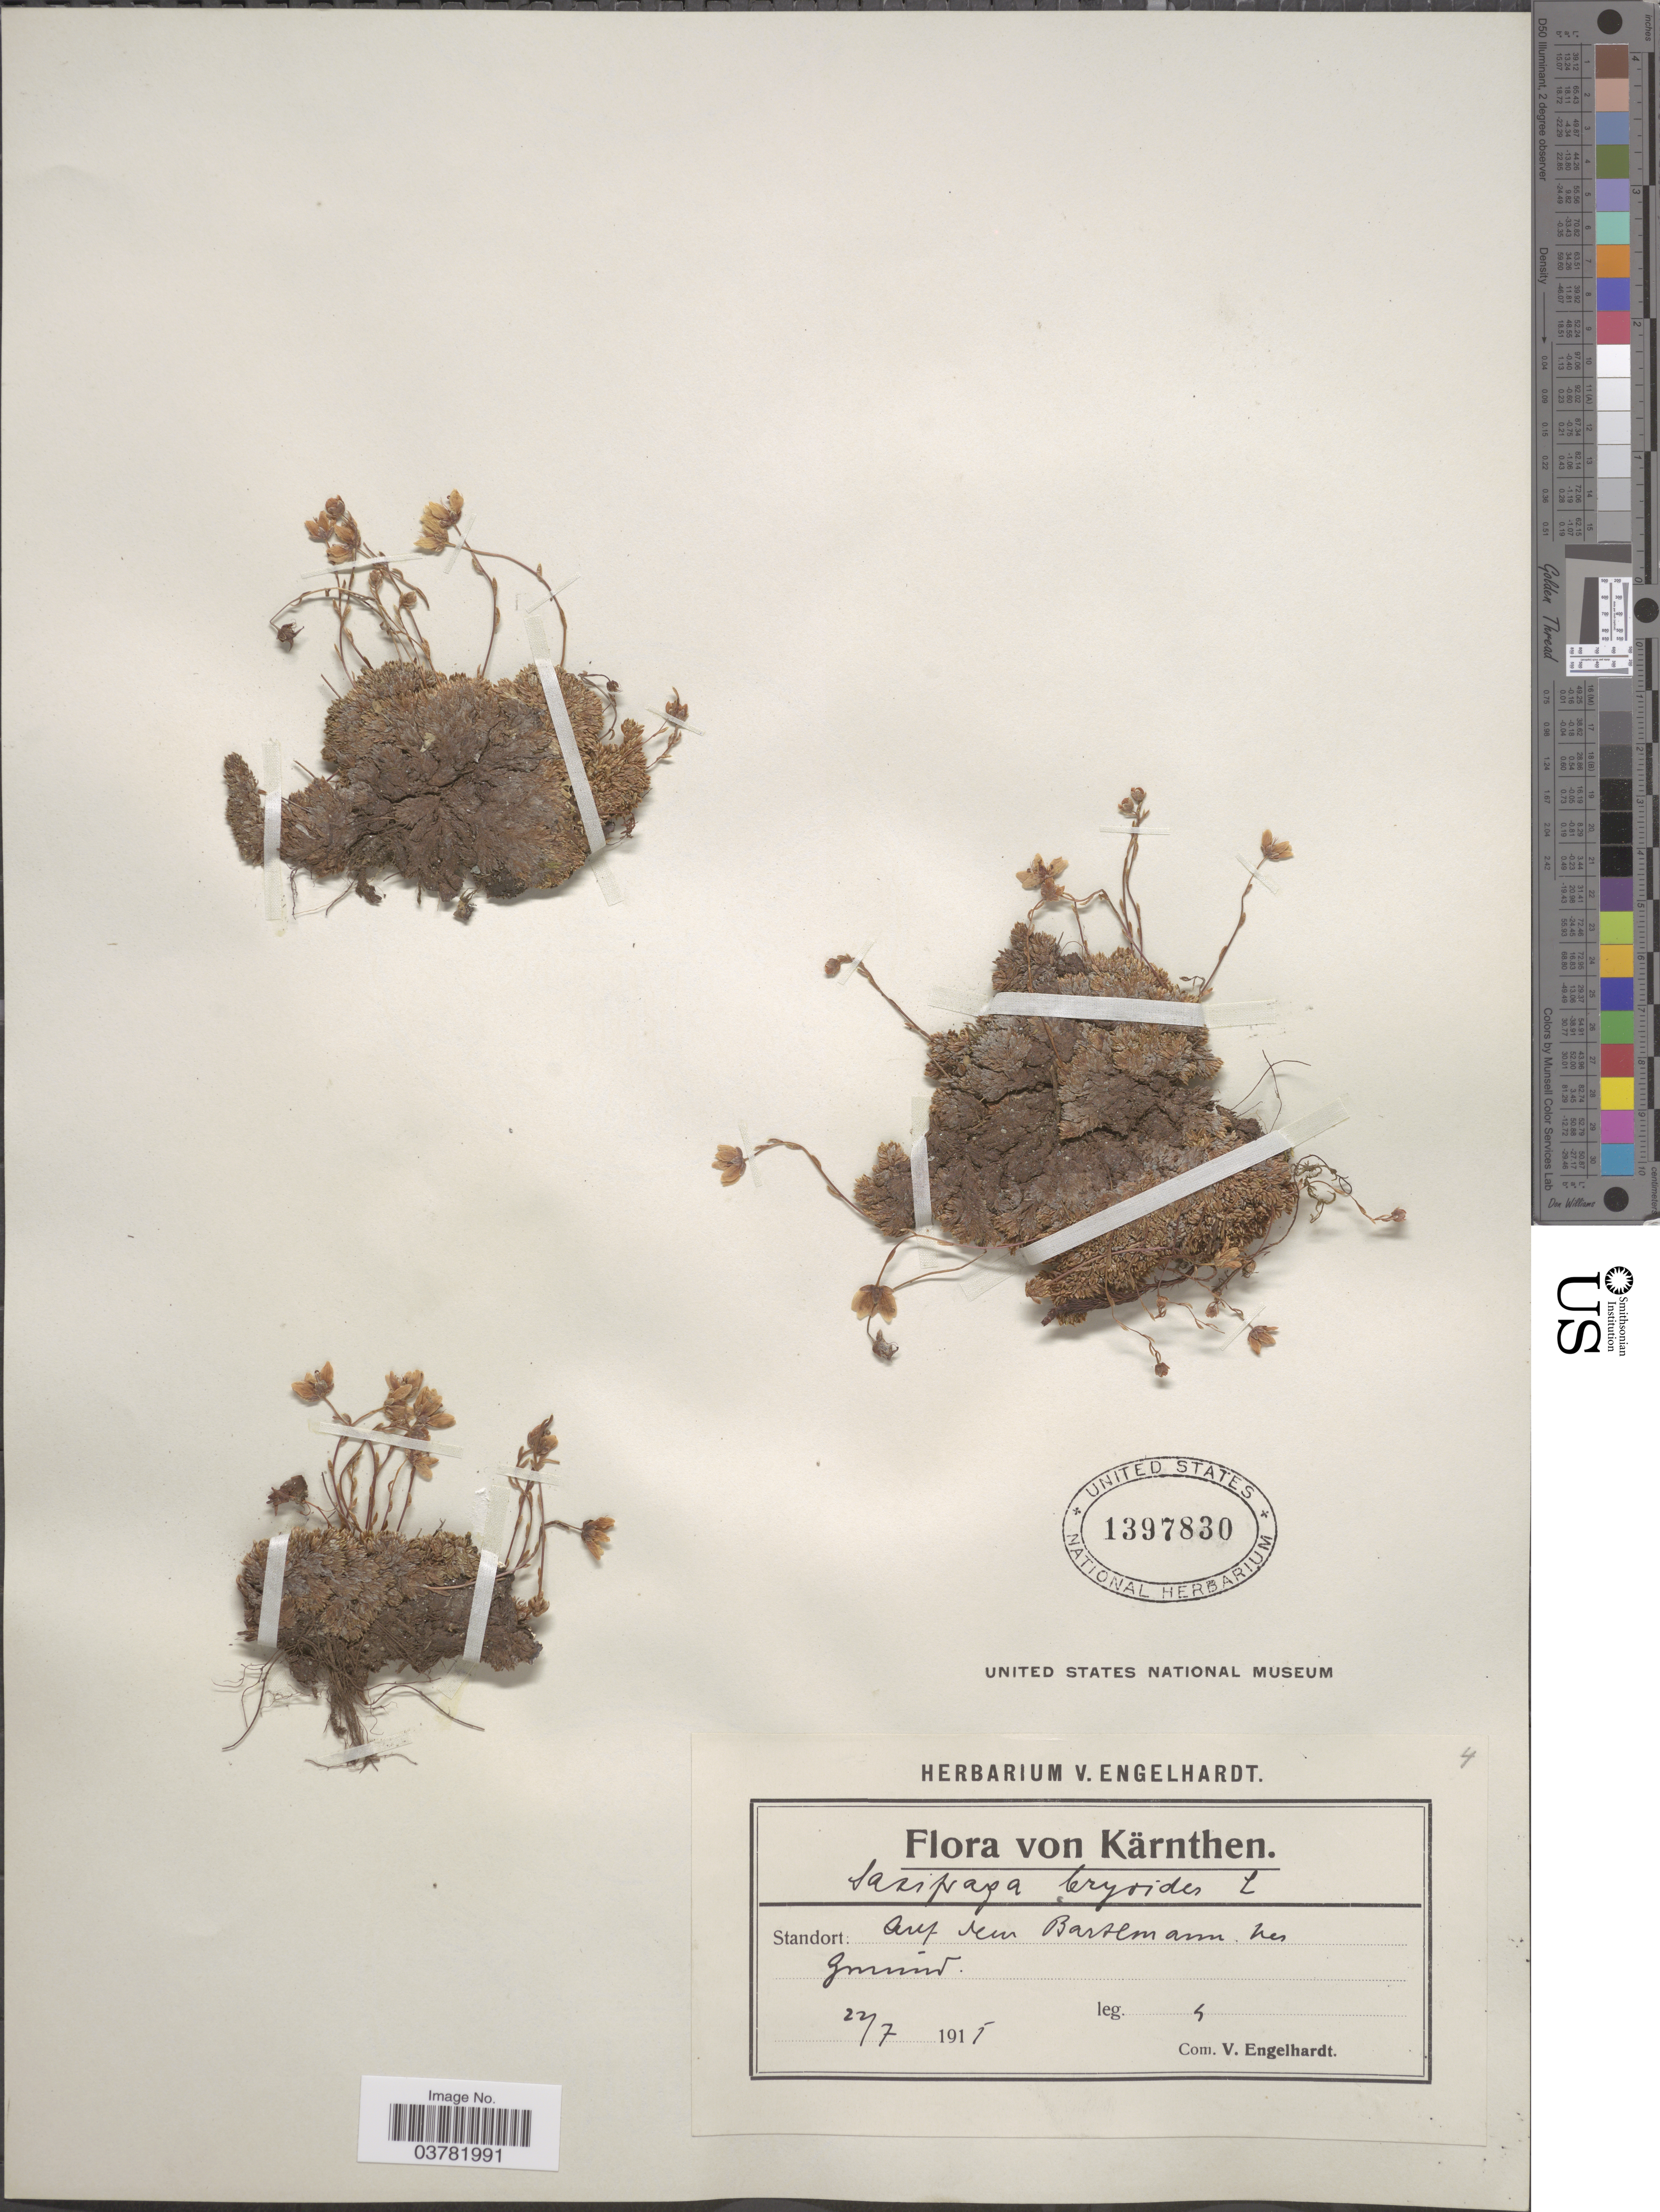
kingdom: Plantae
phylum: Tracheophyta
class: Magnoliopsida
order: Saxifragales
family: Saxifragaceae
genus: Saxifraga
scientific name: Saxifraga bryoides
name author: L.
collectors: ex herb. V. Engelhardt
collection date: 1915-07-22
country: Austria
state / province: Karnten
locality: Kärnthen. Standort: Auf dem Bartlmann nes graminio. [interpreted]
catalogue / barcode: US 1397830